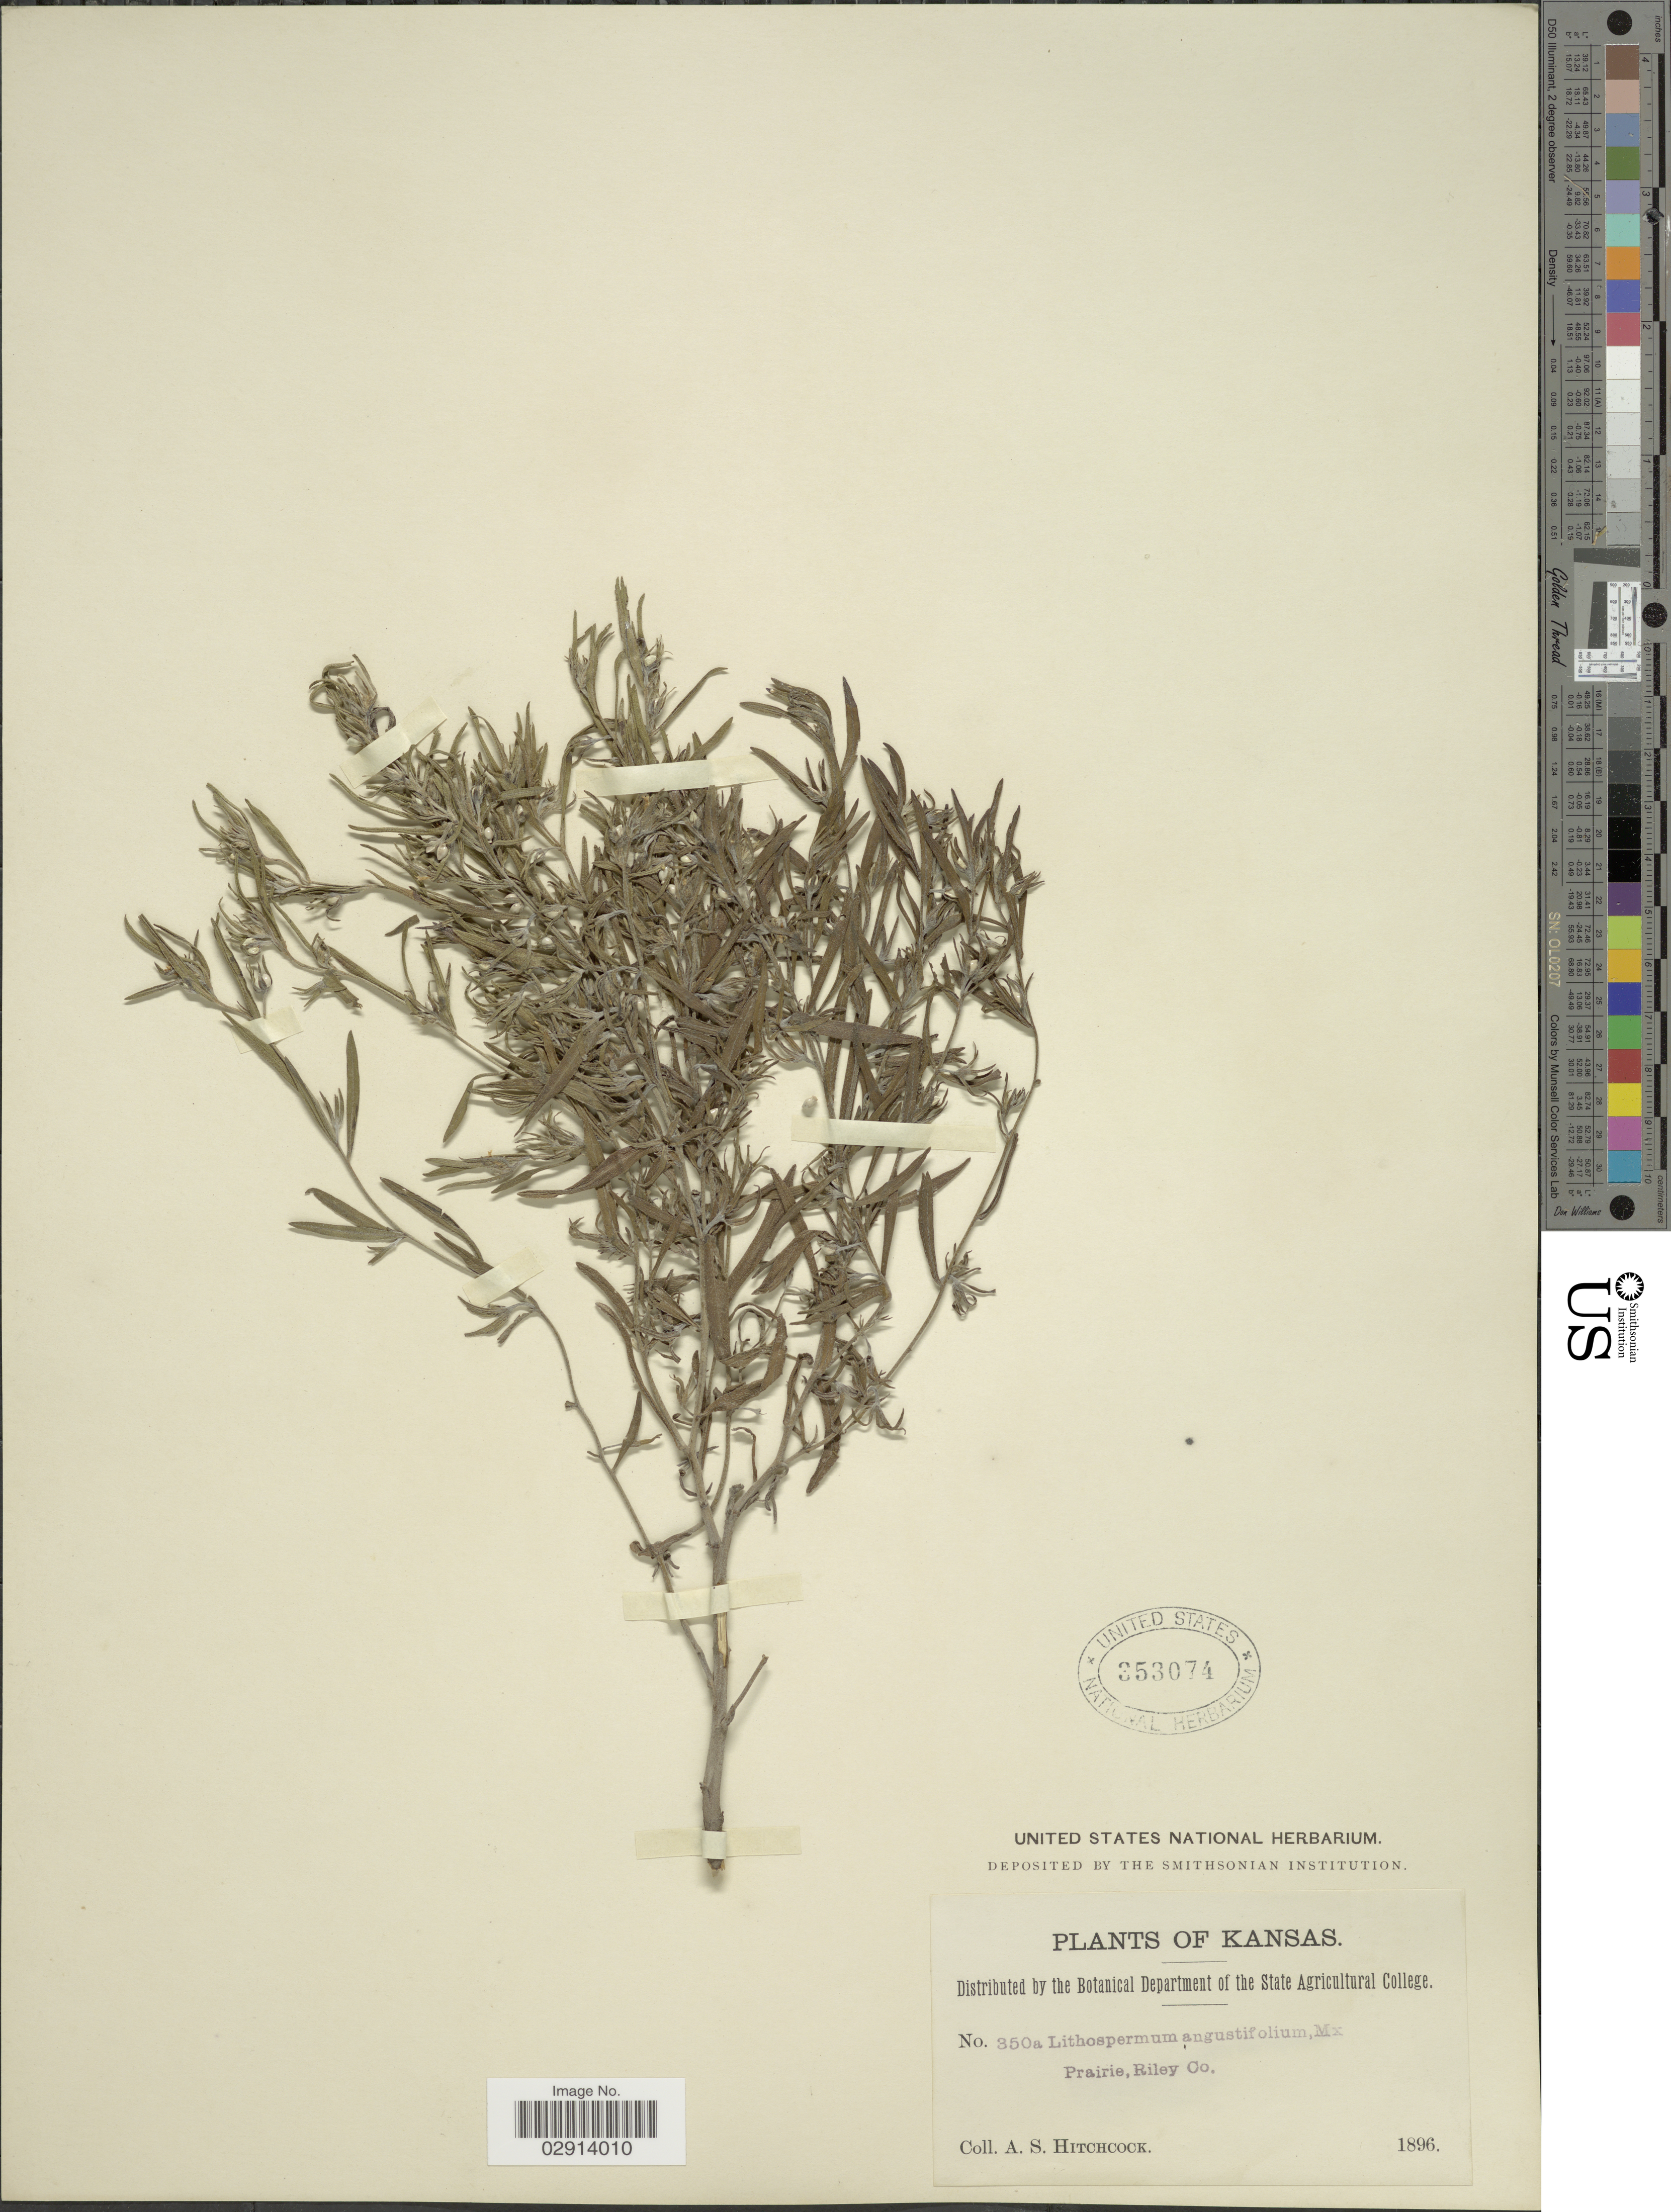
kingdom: Plantae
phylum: Tracheophyta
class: Magnoliopsida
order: Boraginales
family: Boraginaceae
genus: Lithospermum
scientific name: Lithospermum incisum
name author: Lehm.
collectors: A. S. Hitchcock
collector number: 350a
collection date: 1896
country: United States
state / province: Kansas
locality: Prairie, Riley Co.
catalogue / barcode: US 353074